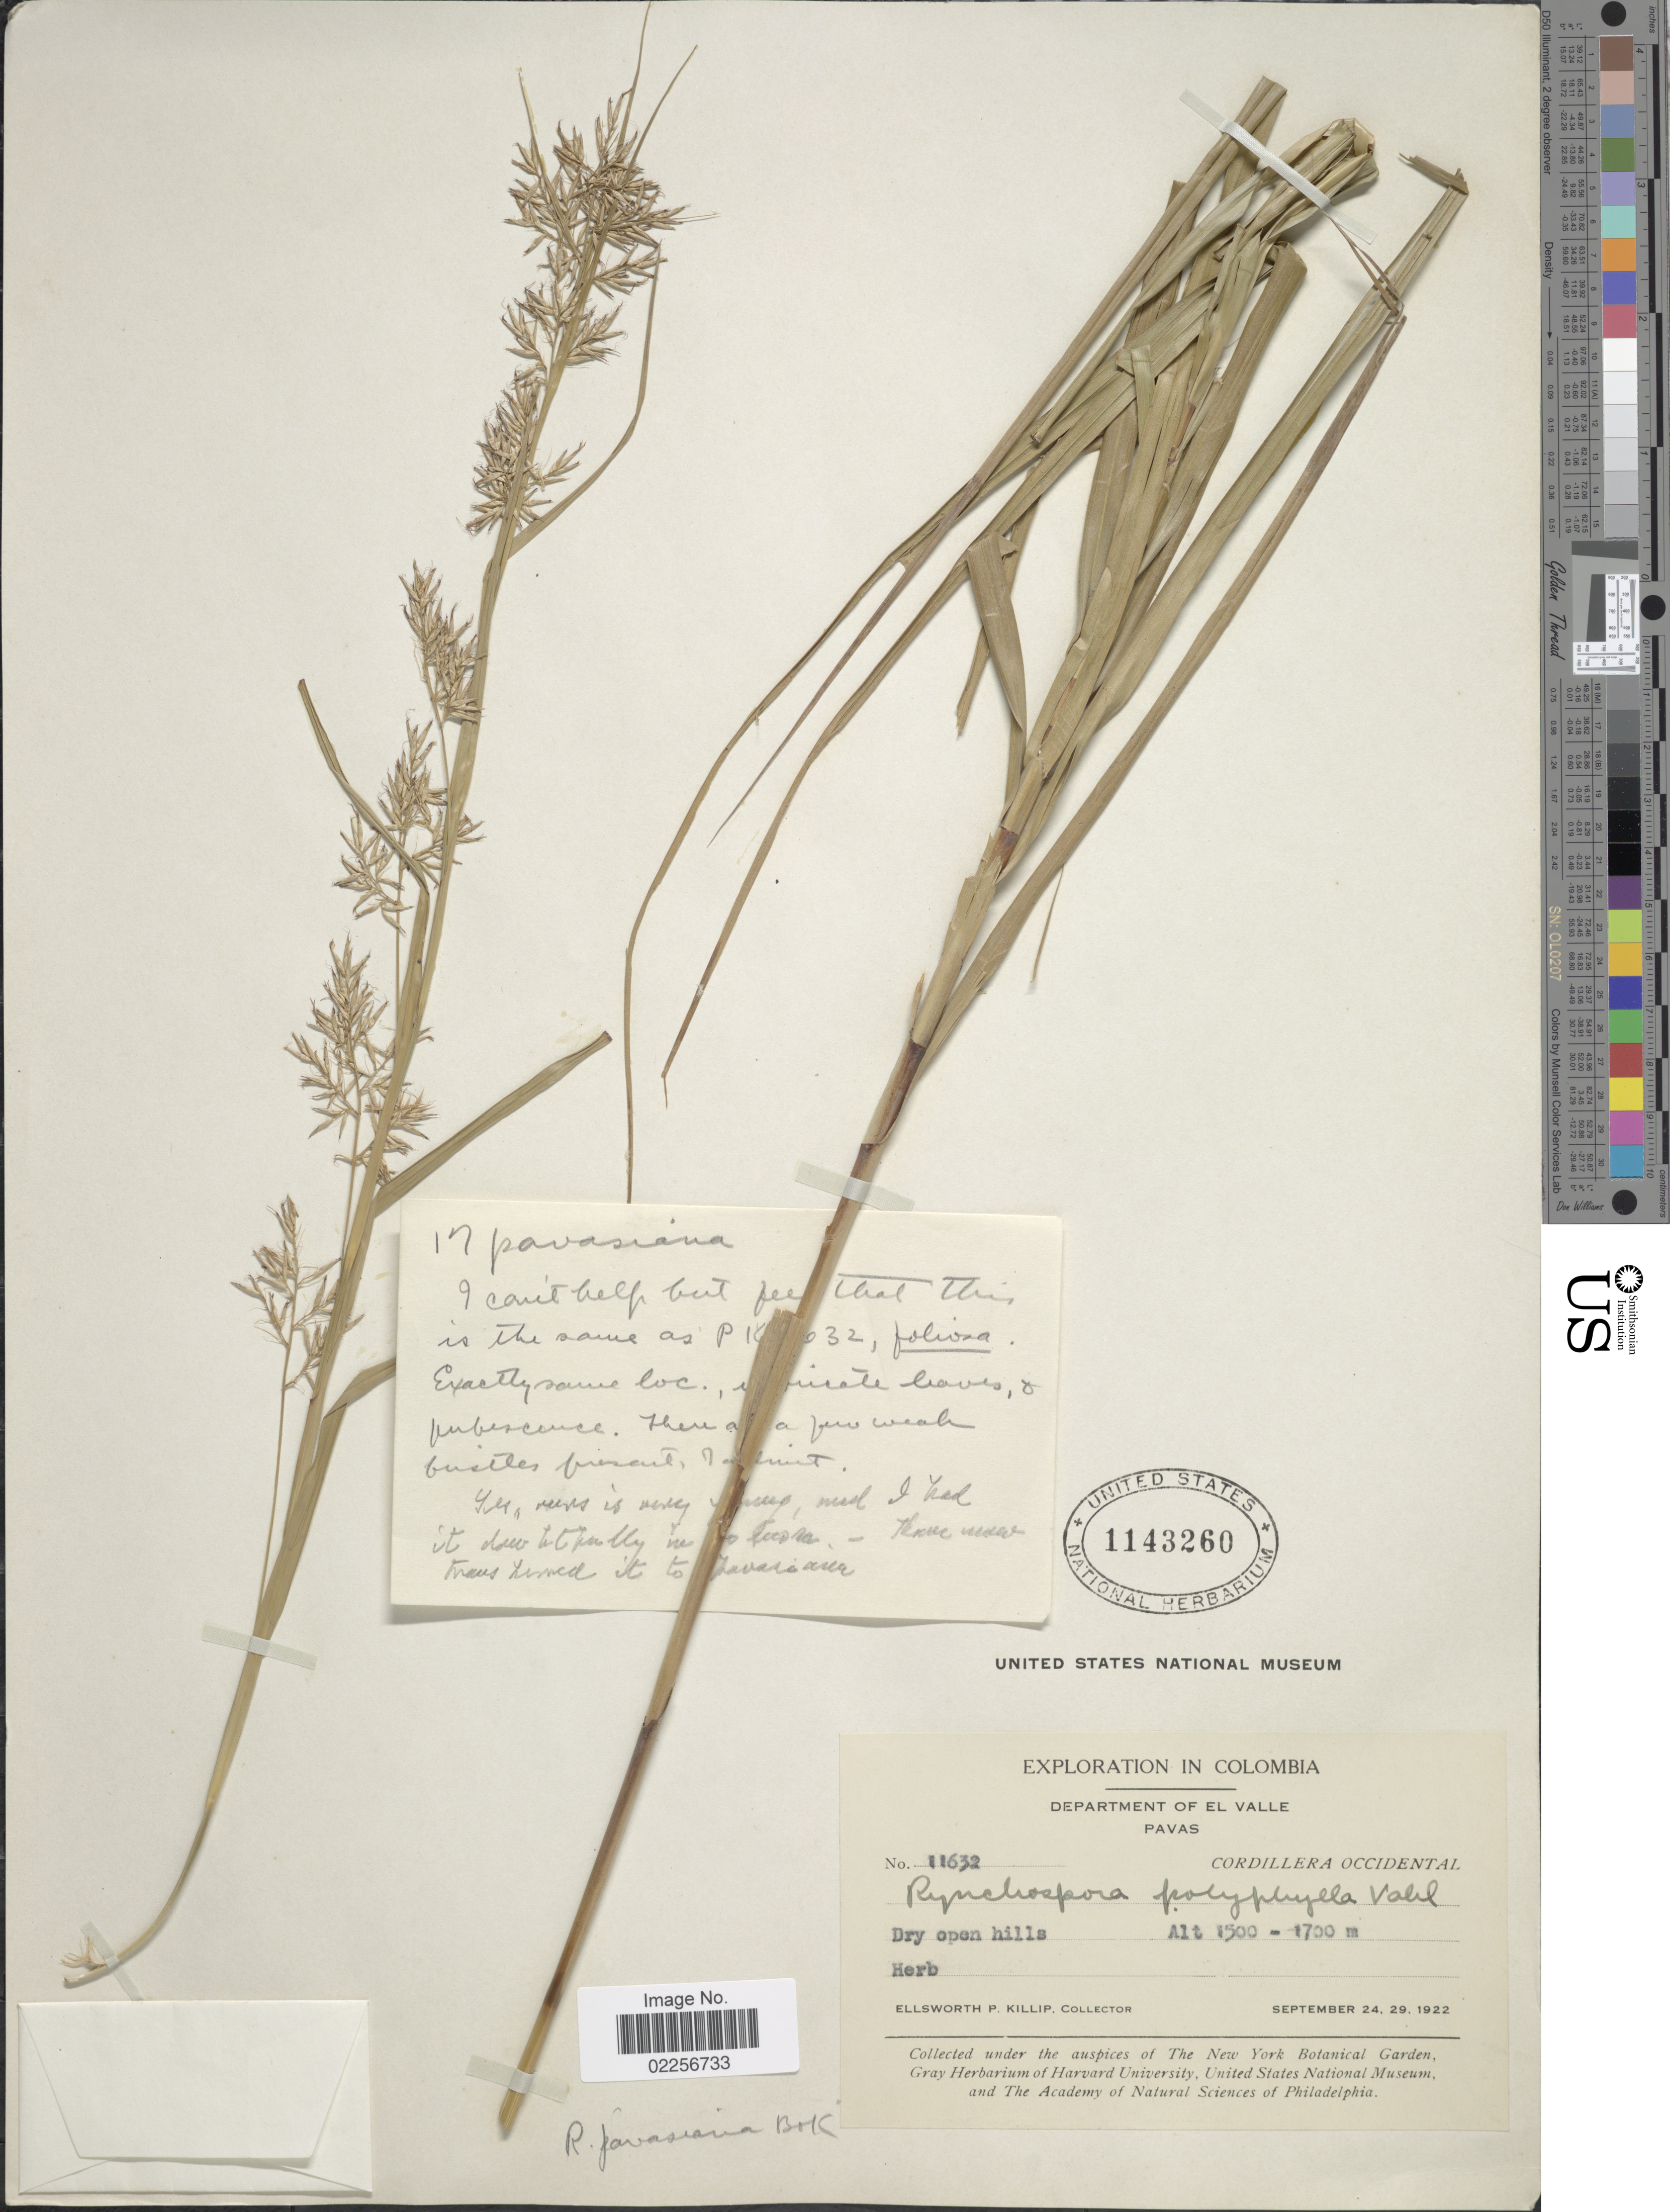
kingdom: Plantae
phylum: Tracheophyta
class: Liliopsida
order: Poales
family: Cyperaceae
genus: Rhynchospora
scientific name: Rhynchospora pavasiana, ined.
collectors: E. P. Killip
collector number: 11632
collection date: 1922-09-24/1922-09-29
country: Colombia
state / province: Valle del Cauca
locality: Department of El Valle, Pavas, Cordillera Occidental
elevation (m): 1500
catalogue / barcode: US 1143260